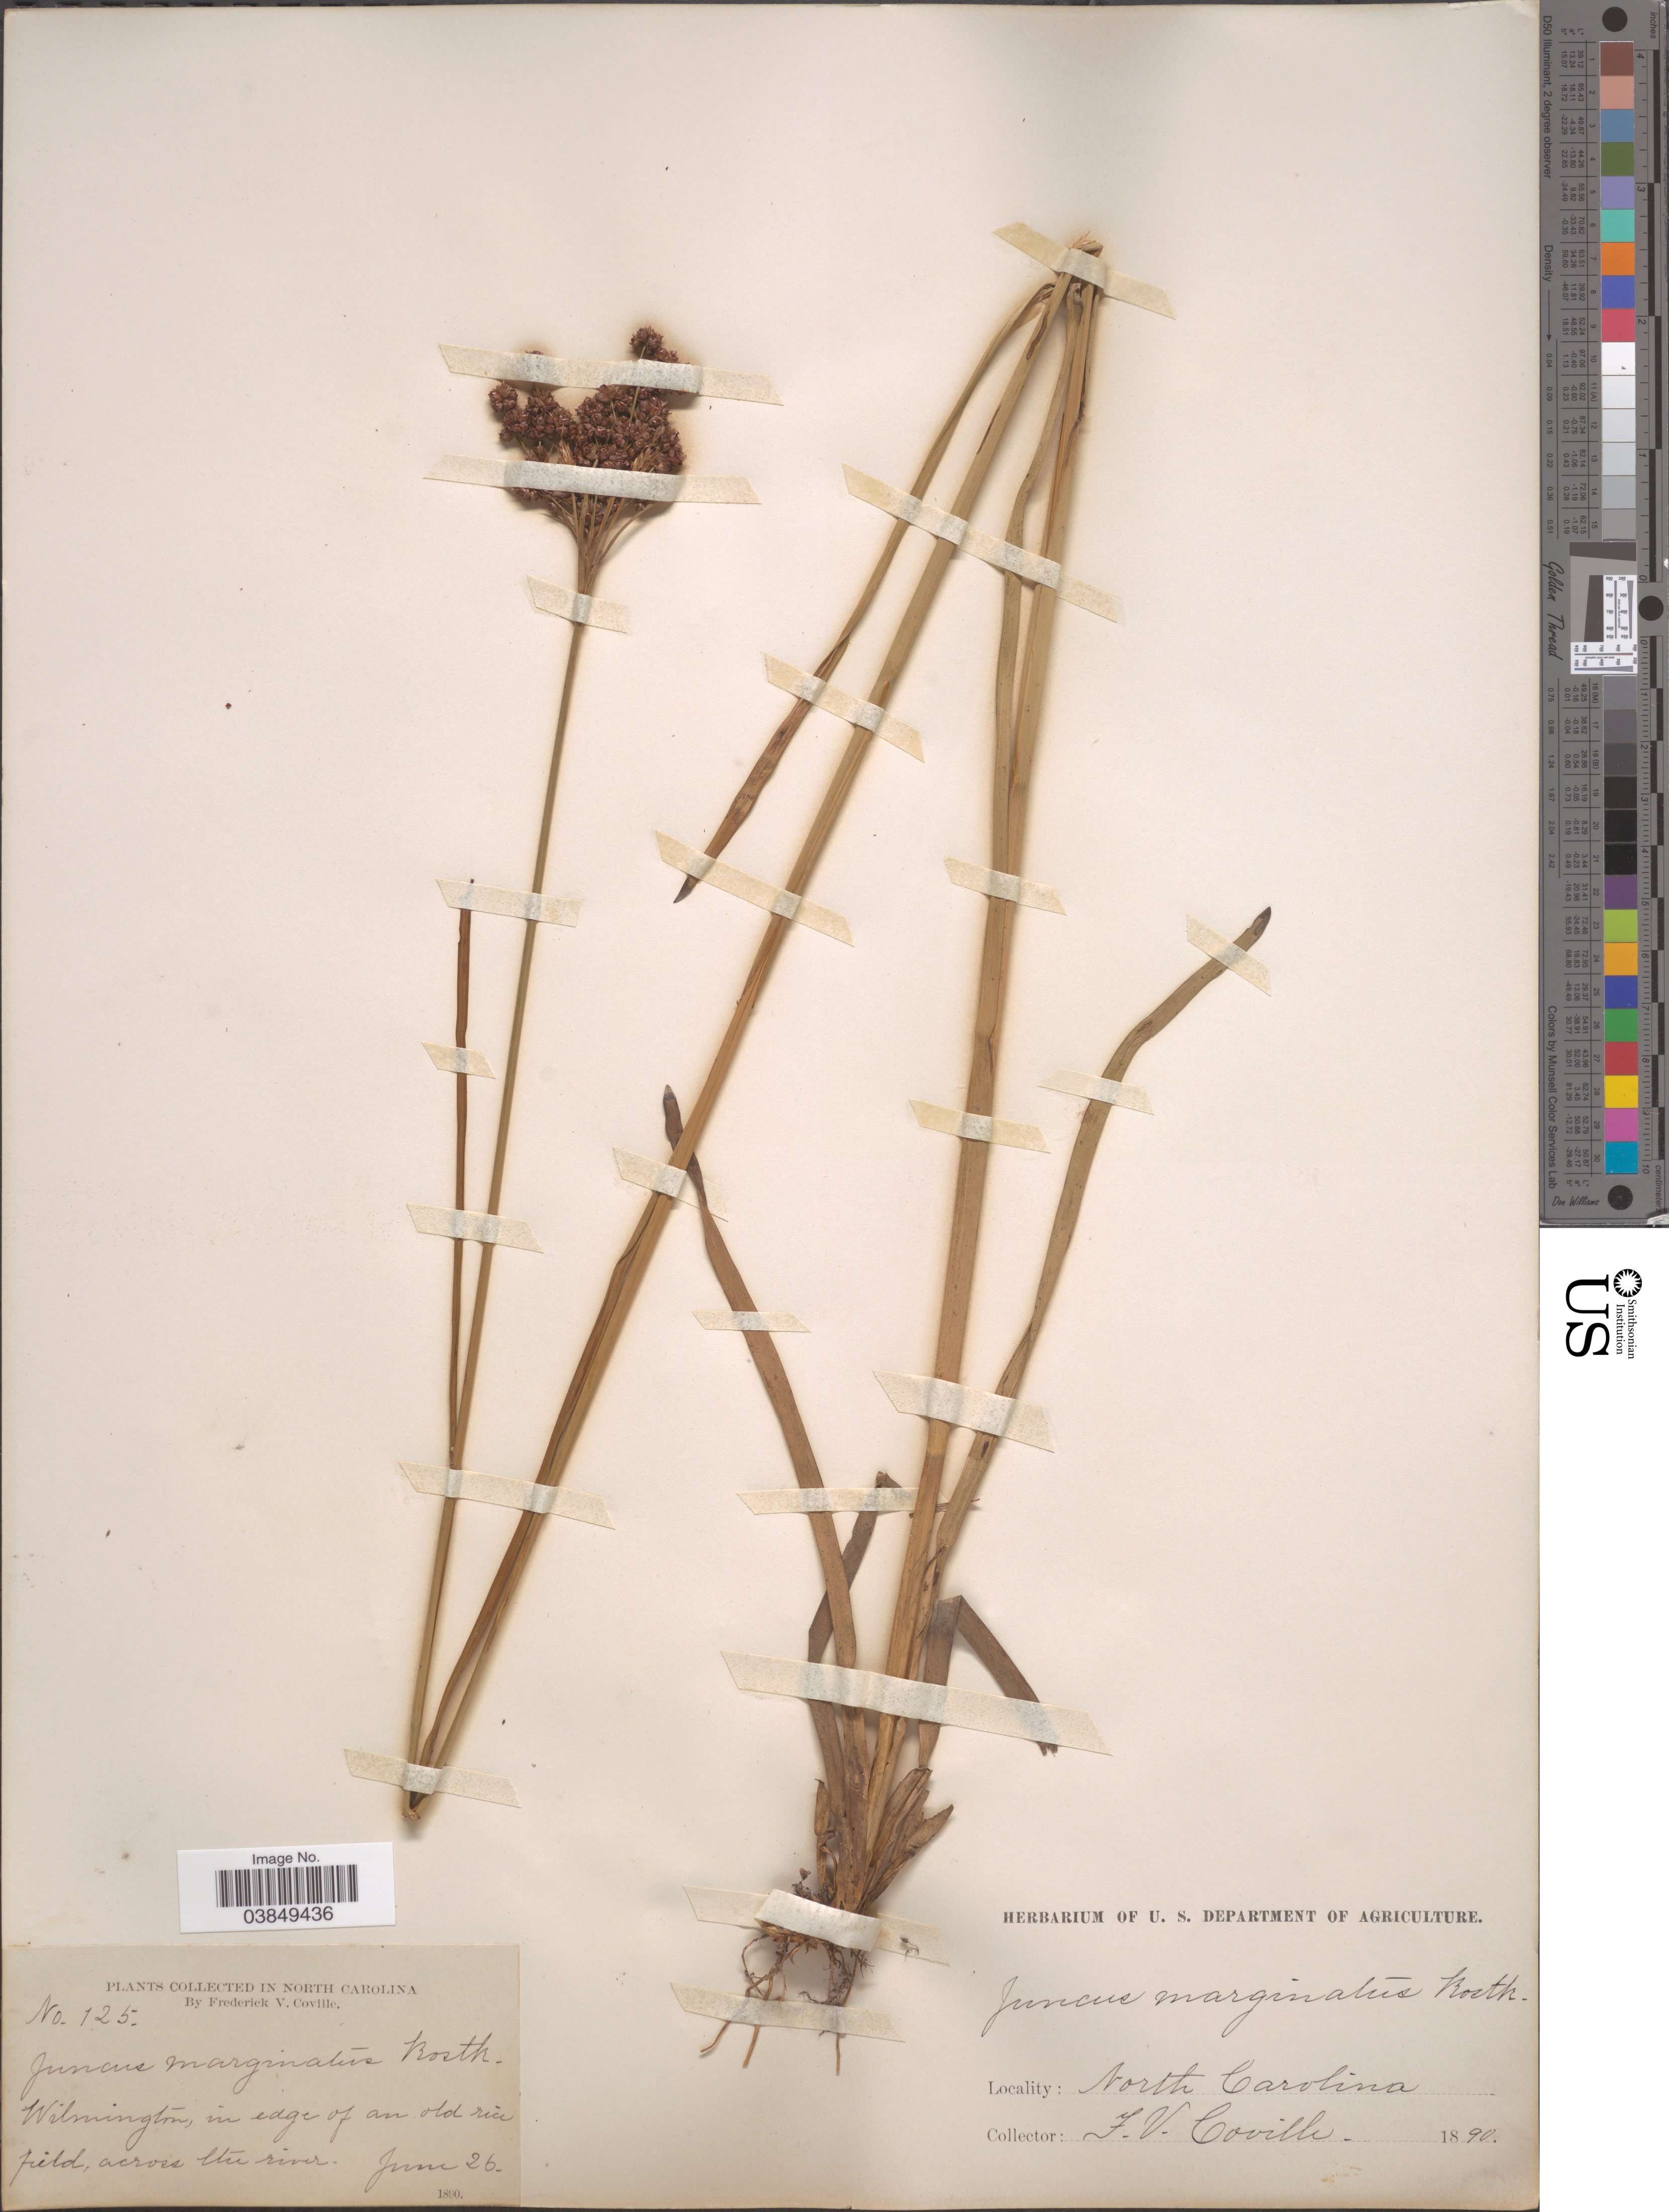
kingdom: Plantae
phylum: Tracheophyta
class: Liliopsida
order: Poales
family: Juncaceae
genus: Juncus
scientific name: Juncus aristulatus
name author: Michx.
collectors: F. V. Coville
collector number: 125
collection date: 1890-06-26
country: United States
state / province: North Carolina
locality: Wilmington, in edge of an old rice field, across the river.